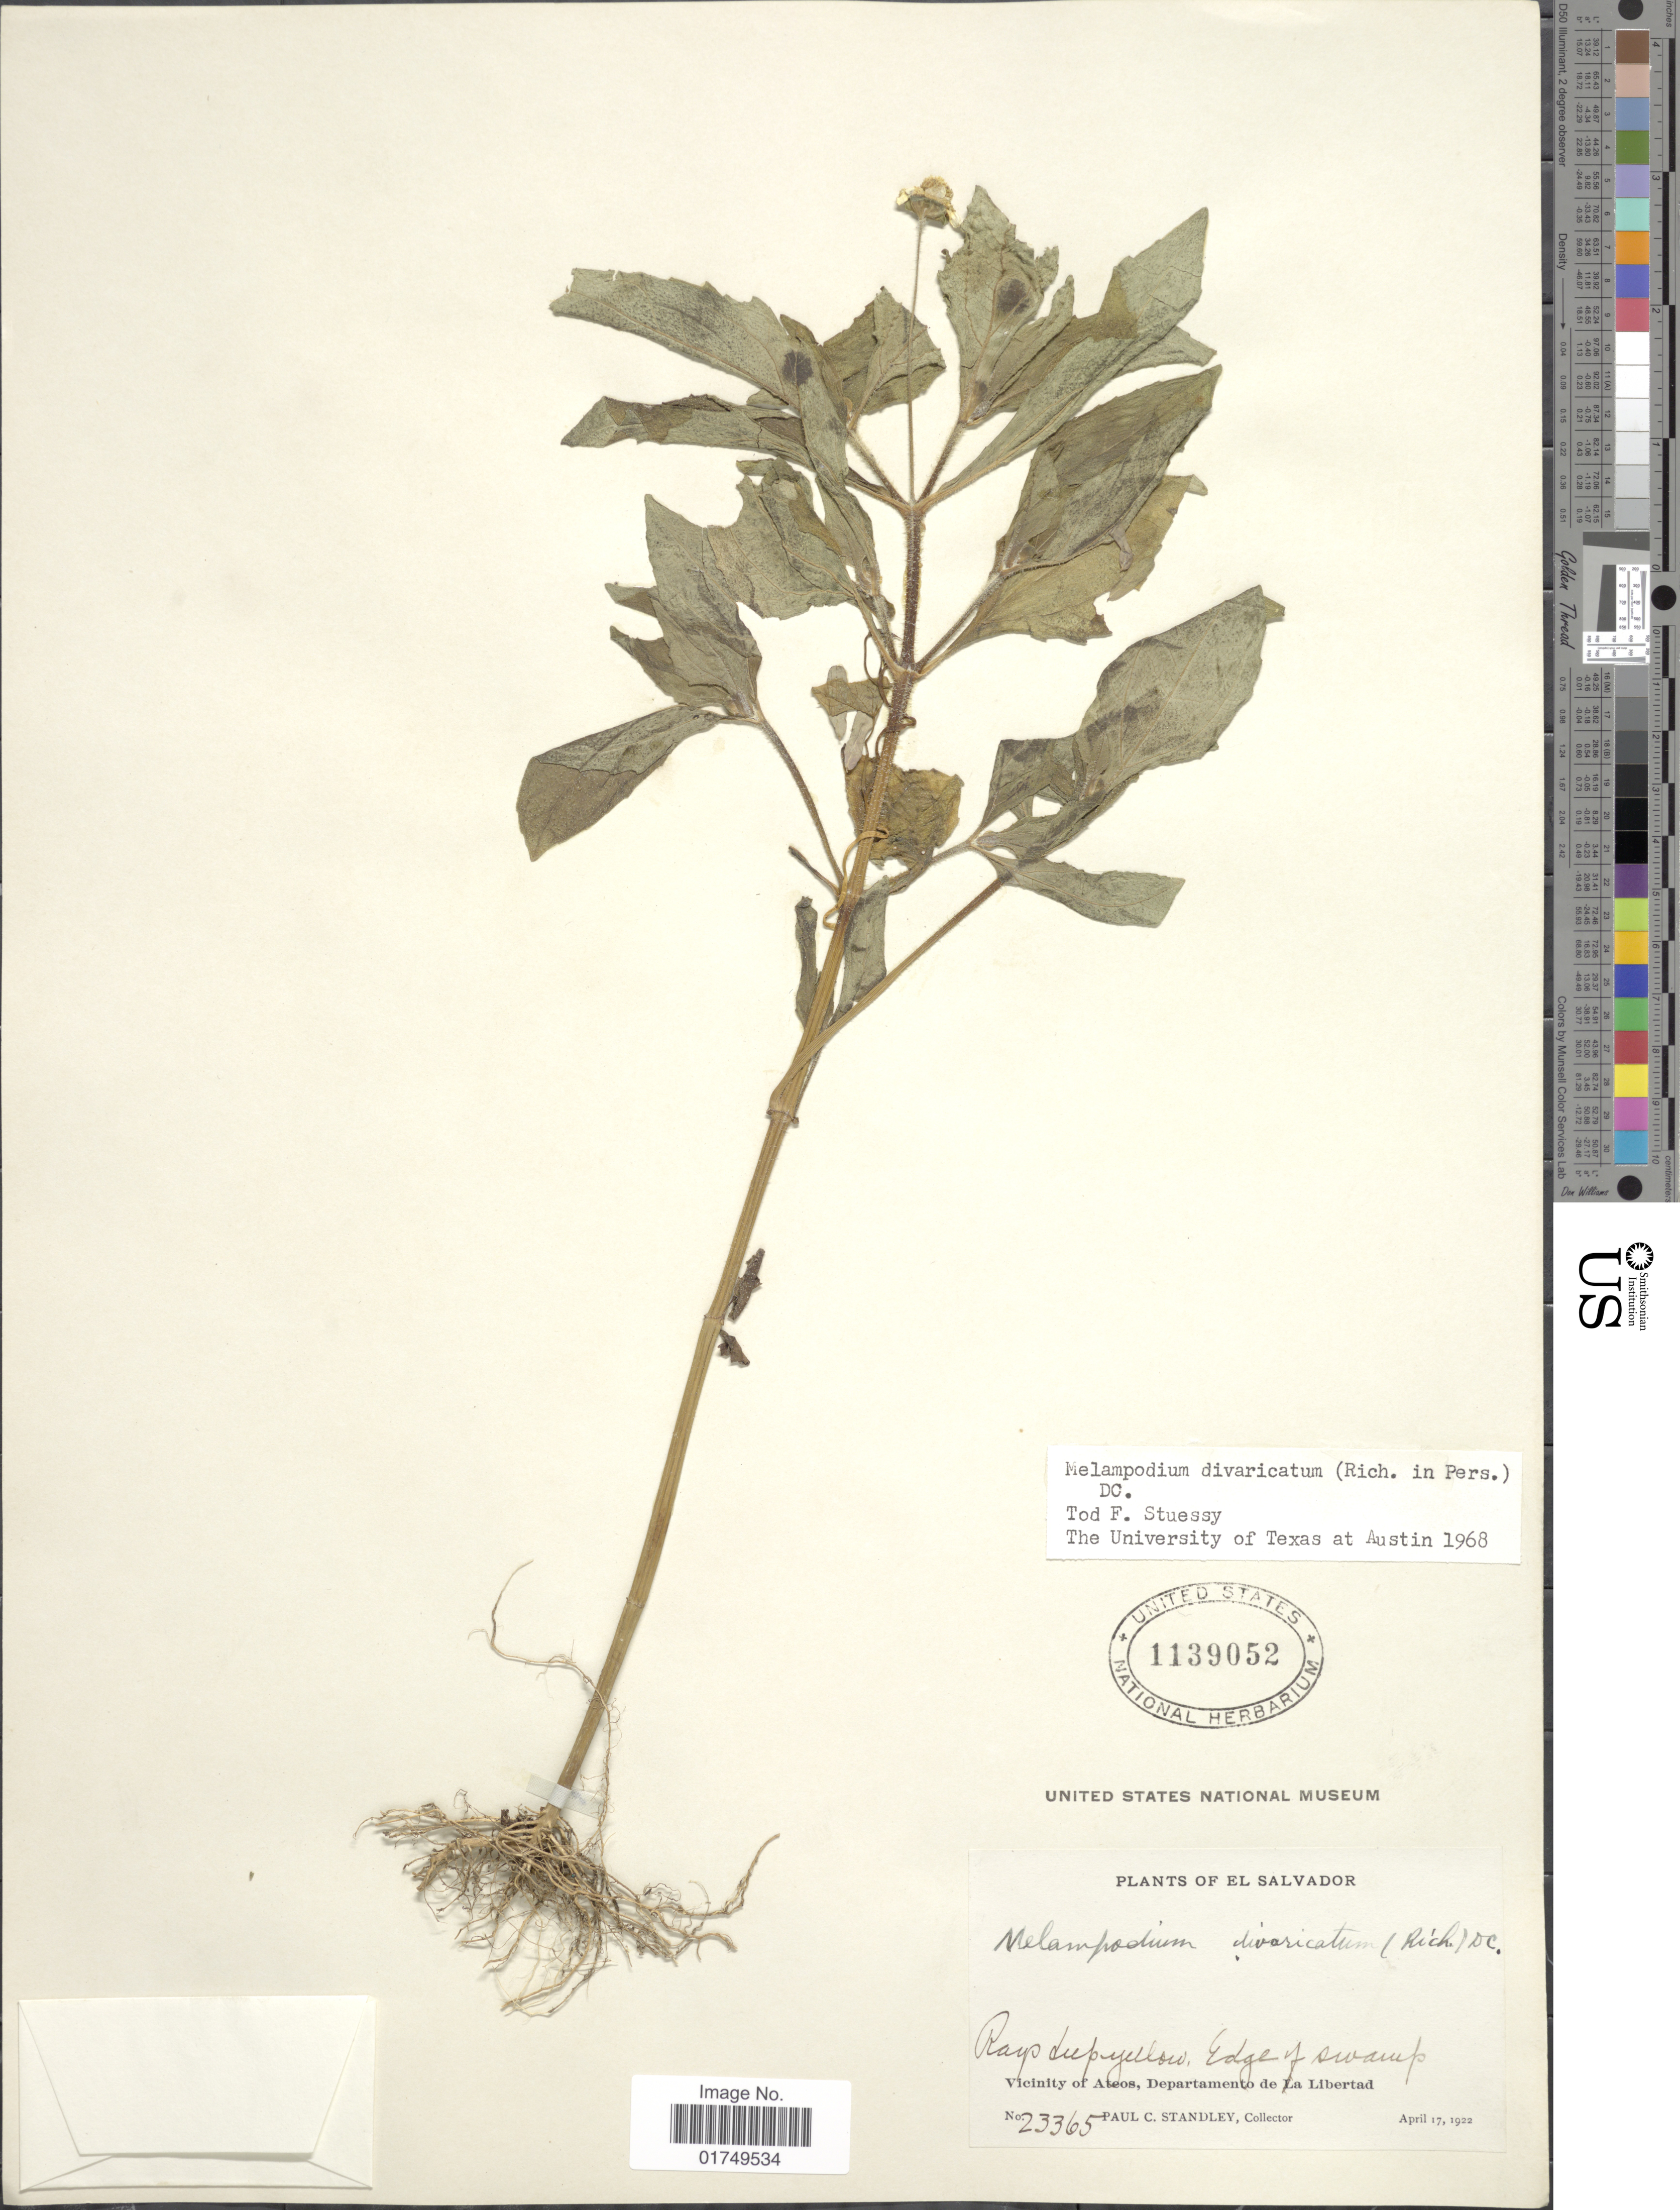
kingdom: Plantae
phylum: Tracheophyta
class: Magnoliopsida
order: Asterales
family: Asteraceae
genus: Melampodium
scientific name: Melampodium divaricatum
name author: (Rich.) DC.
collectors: P. C. Standley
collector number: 233365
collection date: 1922-04-17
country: El Salvador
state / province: La Libertad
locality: Vicinity of Ateos, Departa,ento de La Libertad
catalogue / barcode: US 1139052